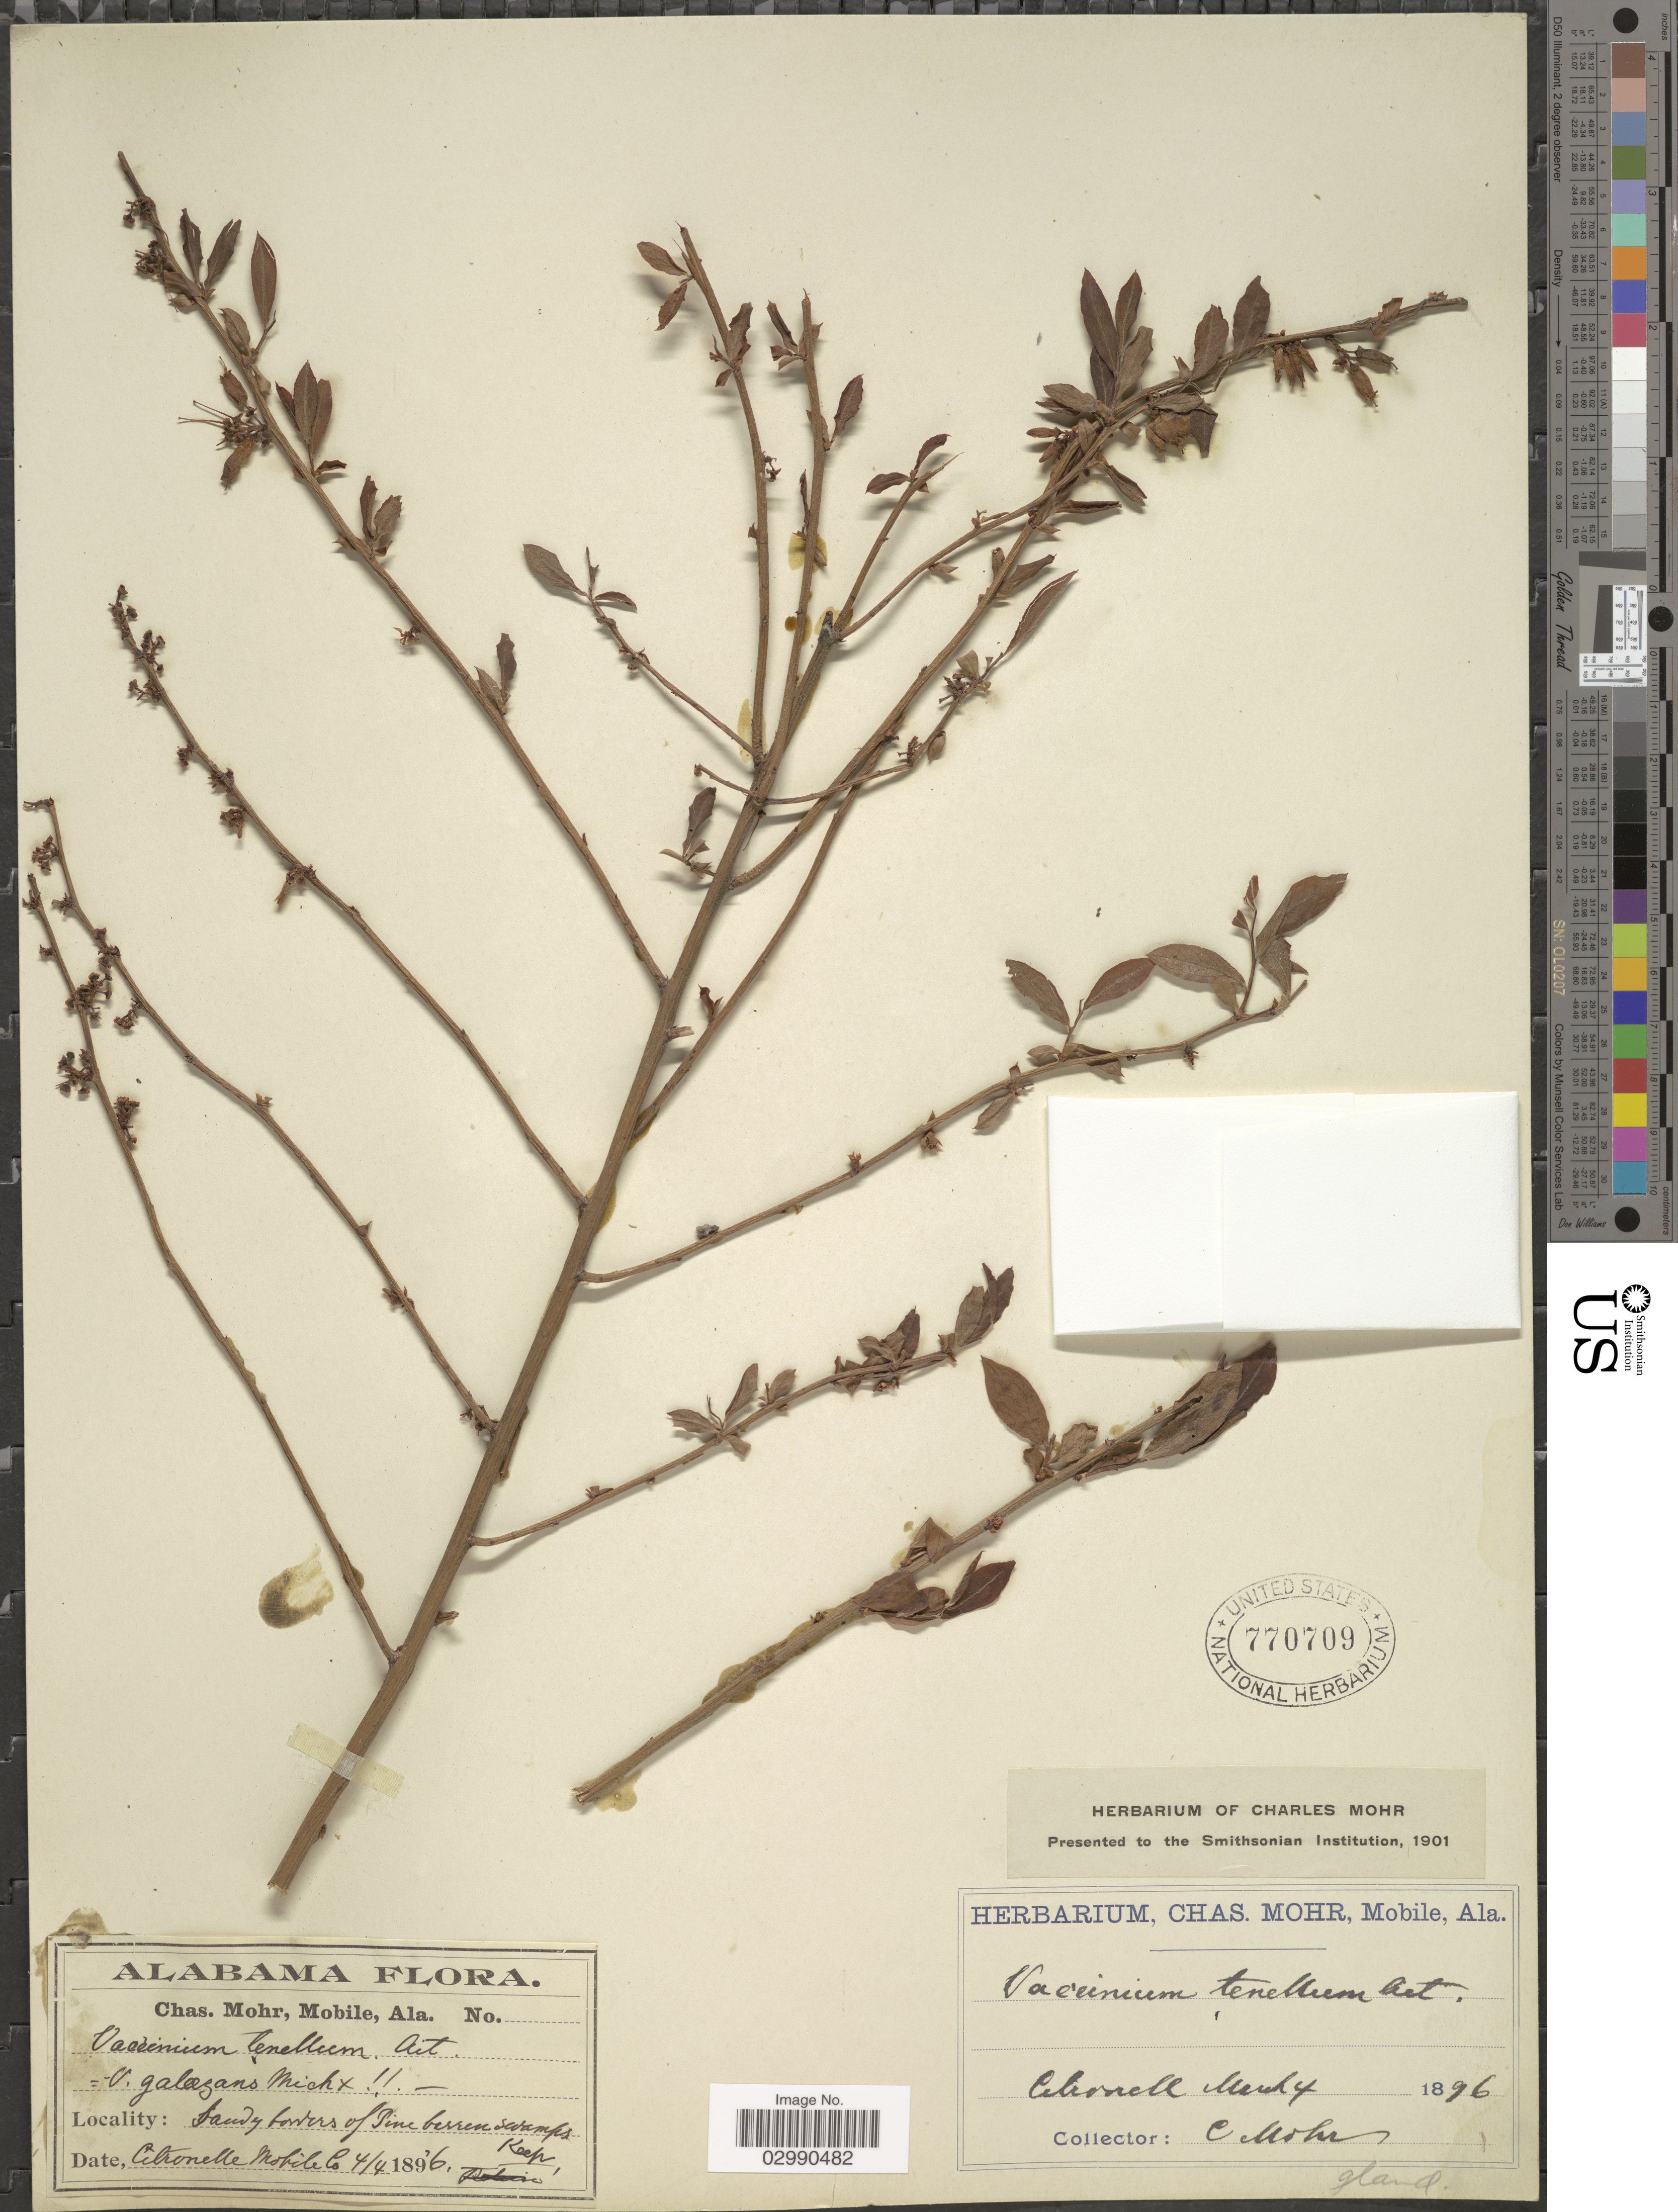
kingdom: Plantae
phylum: Tracheophyta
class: Magnoliopsida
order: Ericales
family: Ericaceae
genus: Vaccinium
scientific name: Vaccinium virgatum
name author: Aiton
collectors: Mohr, C. T. (herbarium)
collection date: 1896-03-04/1896-04-04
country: United States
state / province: Alabama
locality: Citronelle Mobile Co.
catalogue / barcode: US 770709